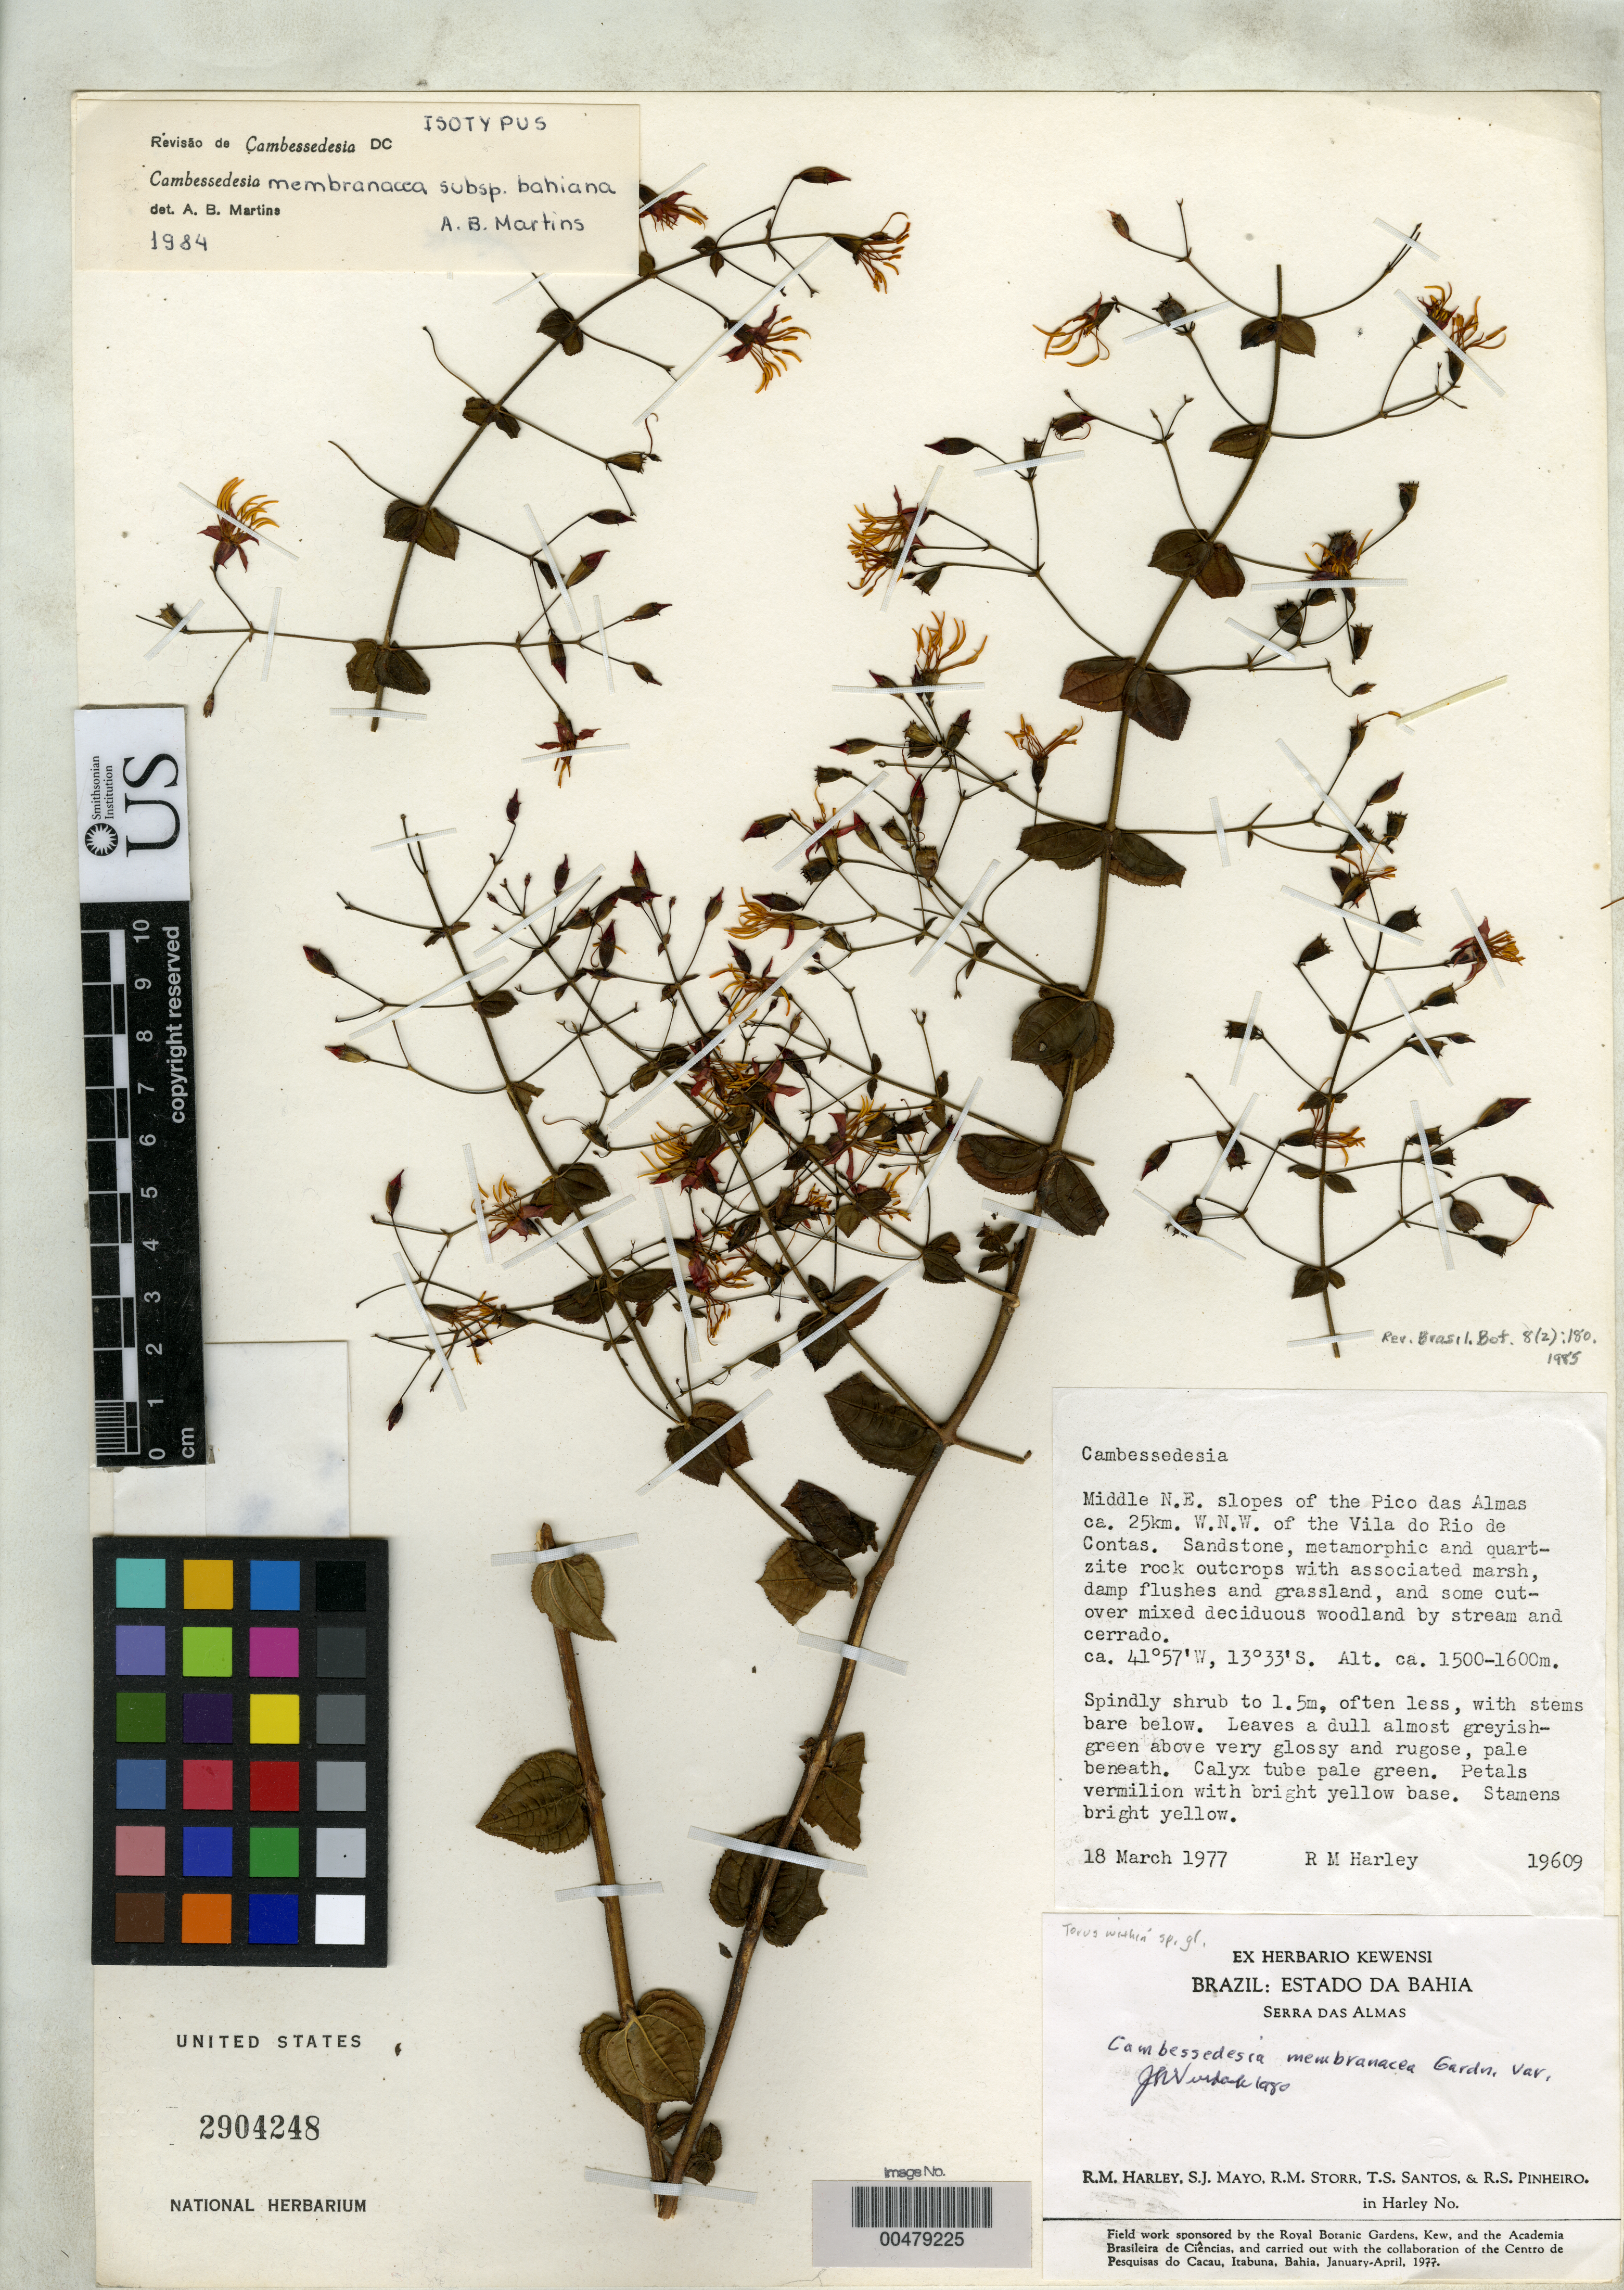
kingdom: Plantae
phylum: Tracheophyta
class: Magnoliopsida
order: Myrtales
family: Melastomataceae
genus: Cambessedesia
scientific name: Cambessedesia membranacea subsp. bahiana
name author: A.B. Martins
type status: Isotype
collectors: R. M. Harley, S. J. Mayo, T. Storr & R. S. Pinheiro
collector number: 19609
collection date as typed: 18 Mar 1977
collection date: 1977-03-18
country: Brazil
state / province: Bahia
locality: Serra das Almas, middle NE slopes of Pico das Almas, ca. 25 km WNW of vila do Rio de Contas.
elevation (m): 1500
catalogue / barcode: US 2904248